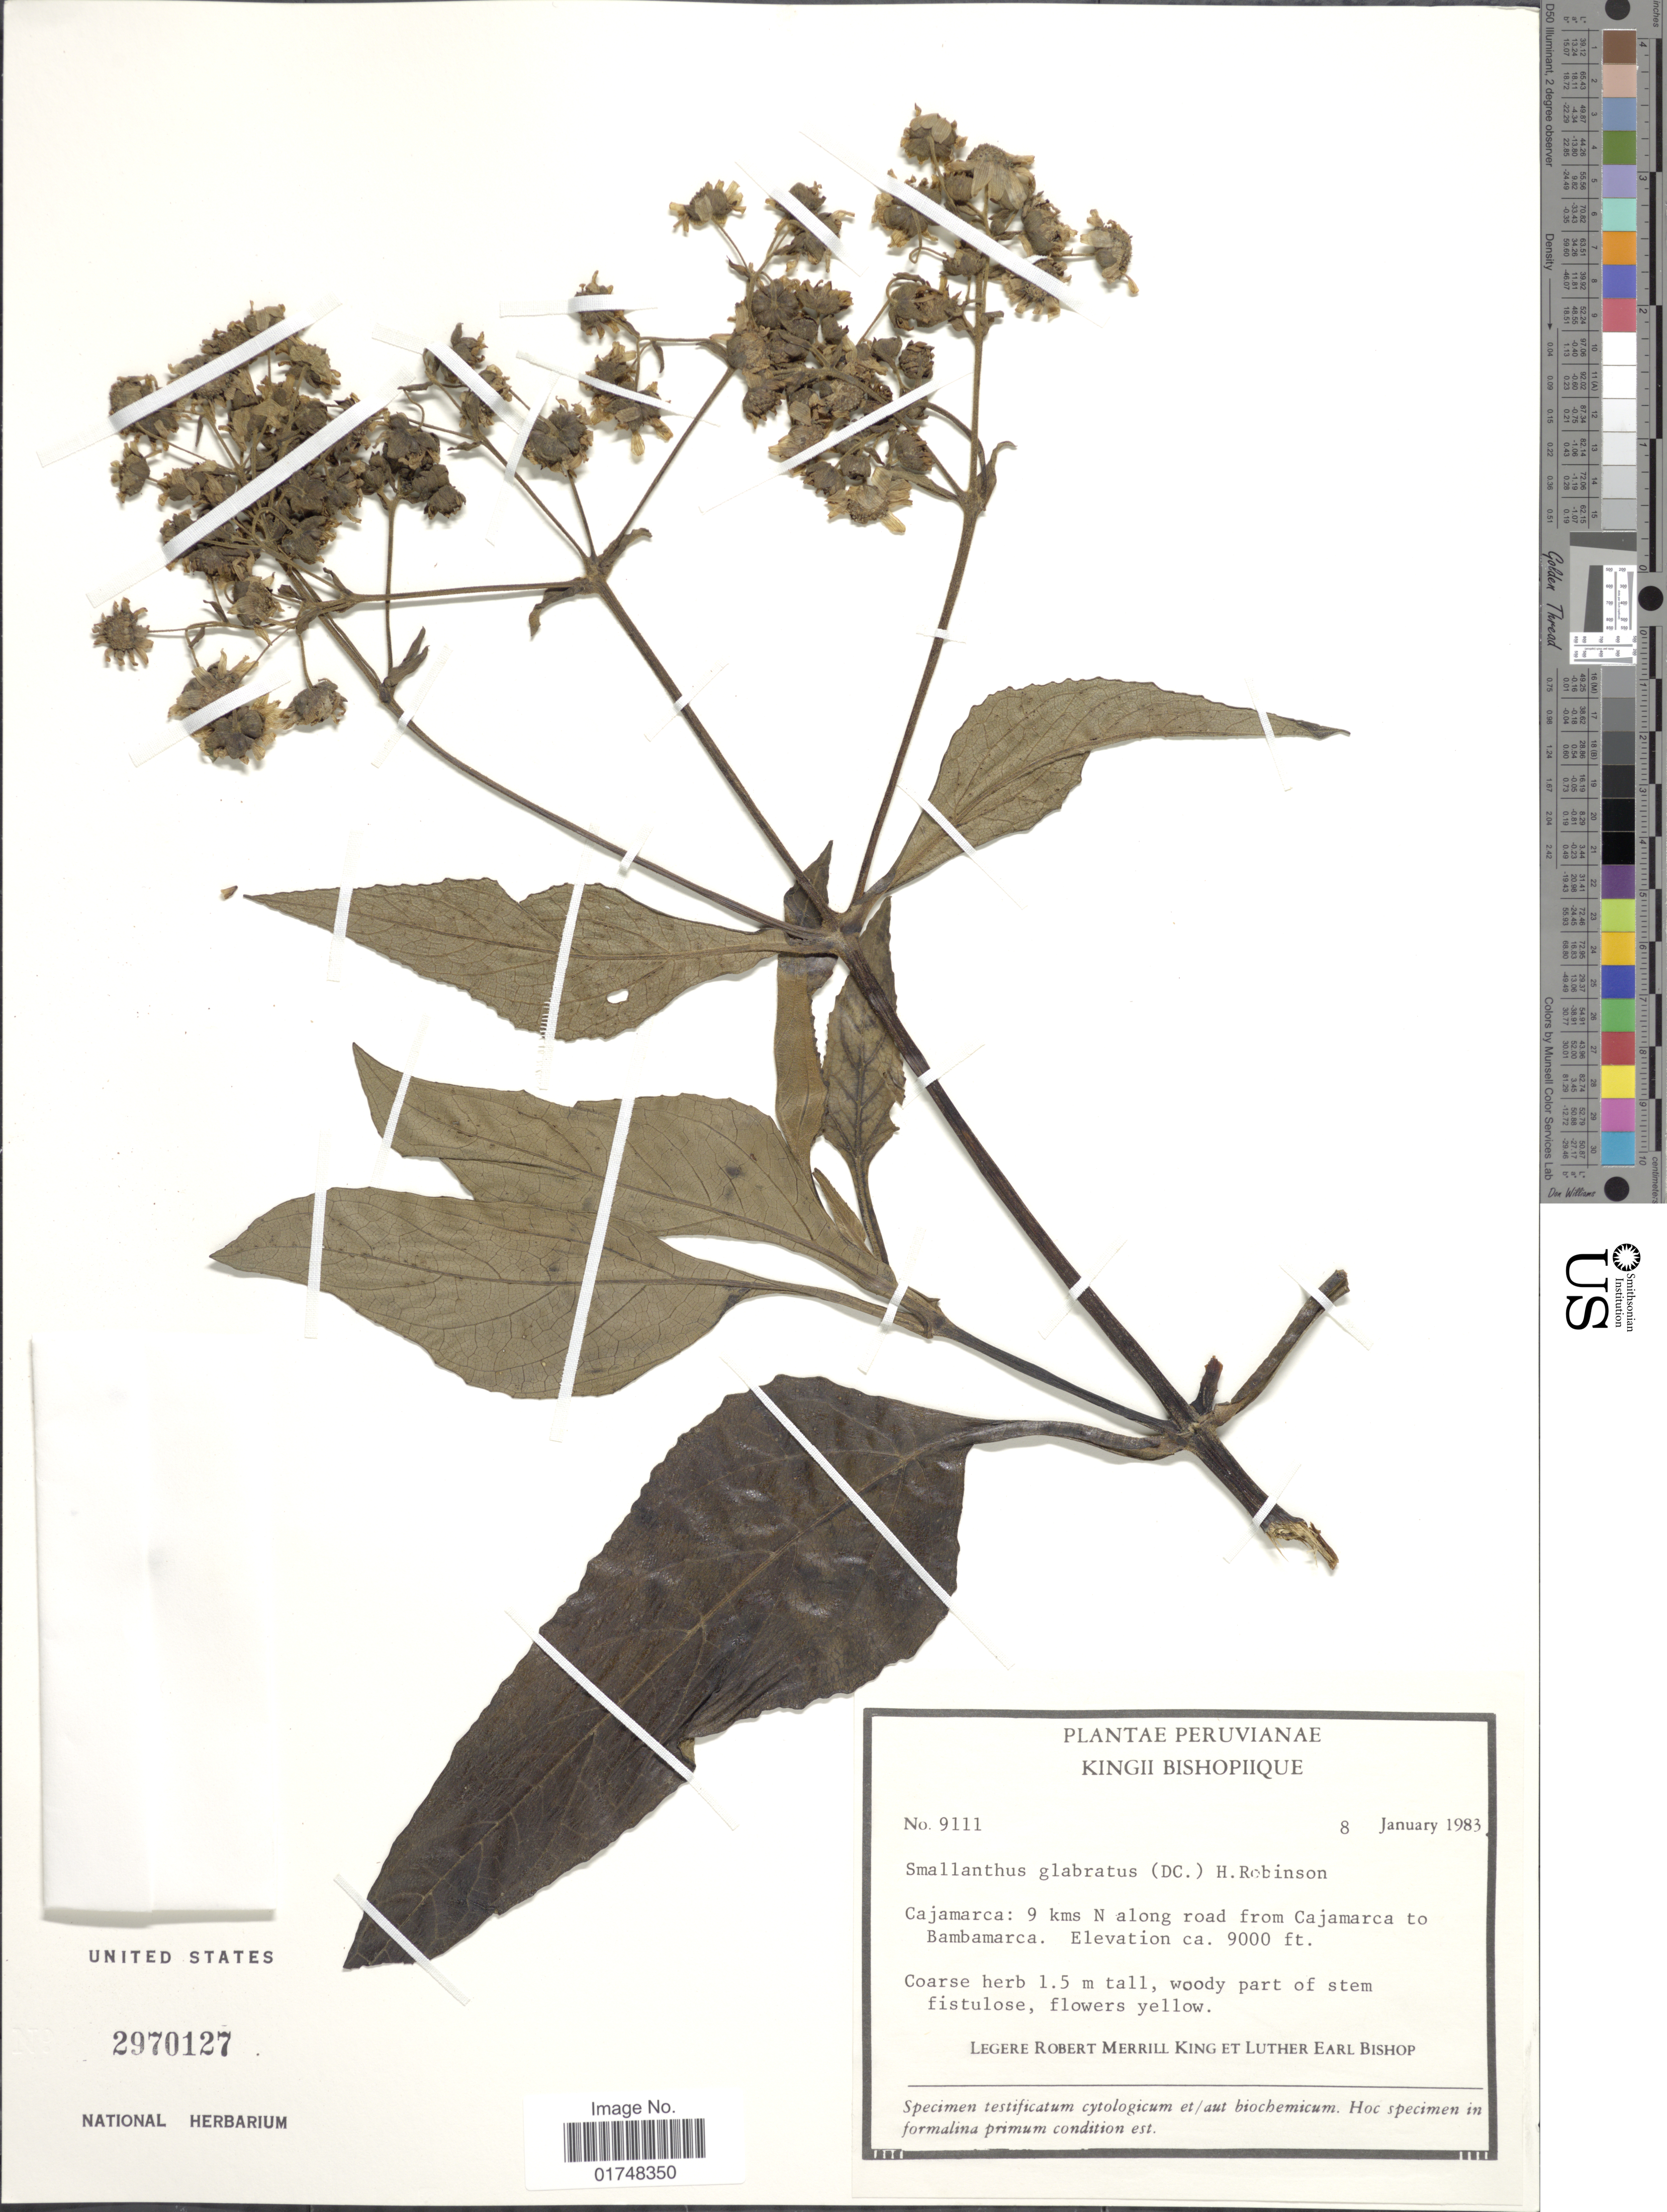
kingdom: Plantae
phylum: Tracheophyta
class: Magnoliopsida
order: Asterales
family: Asteraceae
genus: Smallanthus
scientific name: Smallanthus glabratus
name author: (DC.) H. Rob.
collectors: R. M. King & L. E. Bishop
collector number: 9111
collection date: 1983-01-08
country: Peru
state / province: Cajamarca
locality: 9 kms N along road from Cajamarca to Bambamarca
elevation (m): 2743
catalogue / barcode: US 2970127